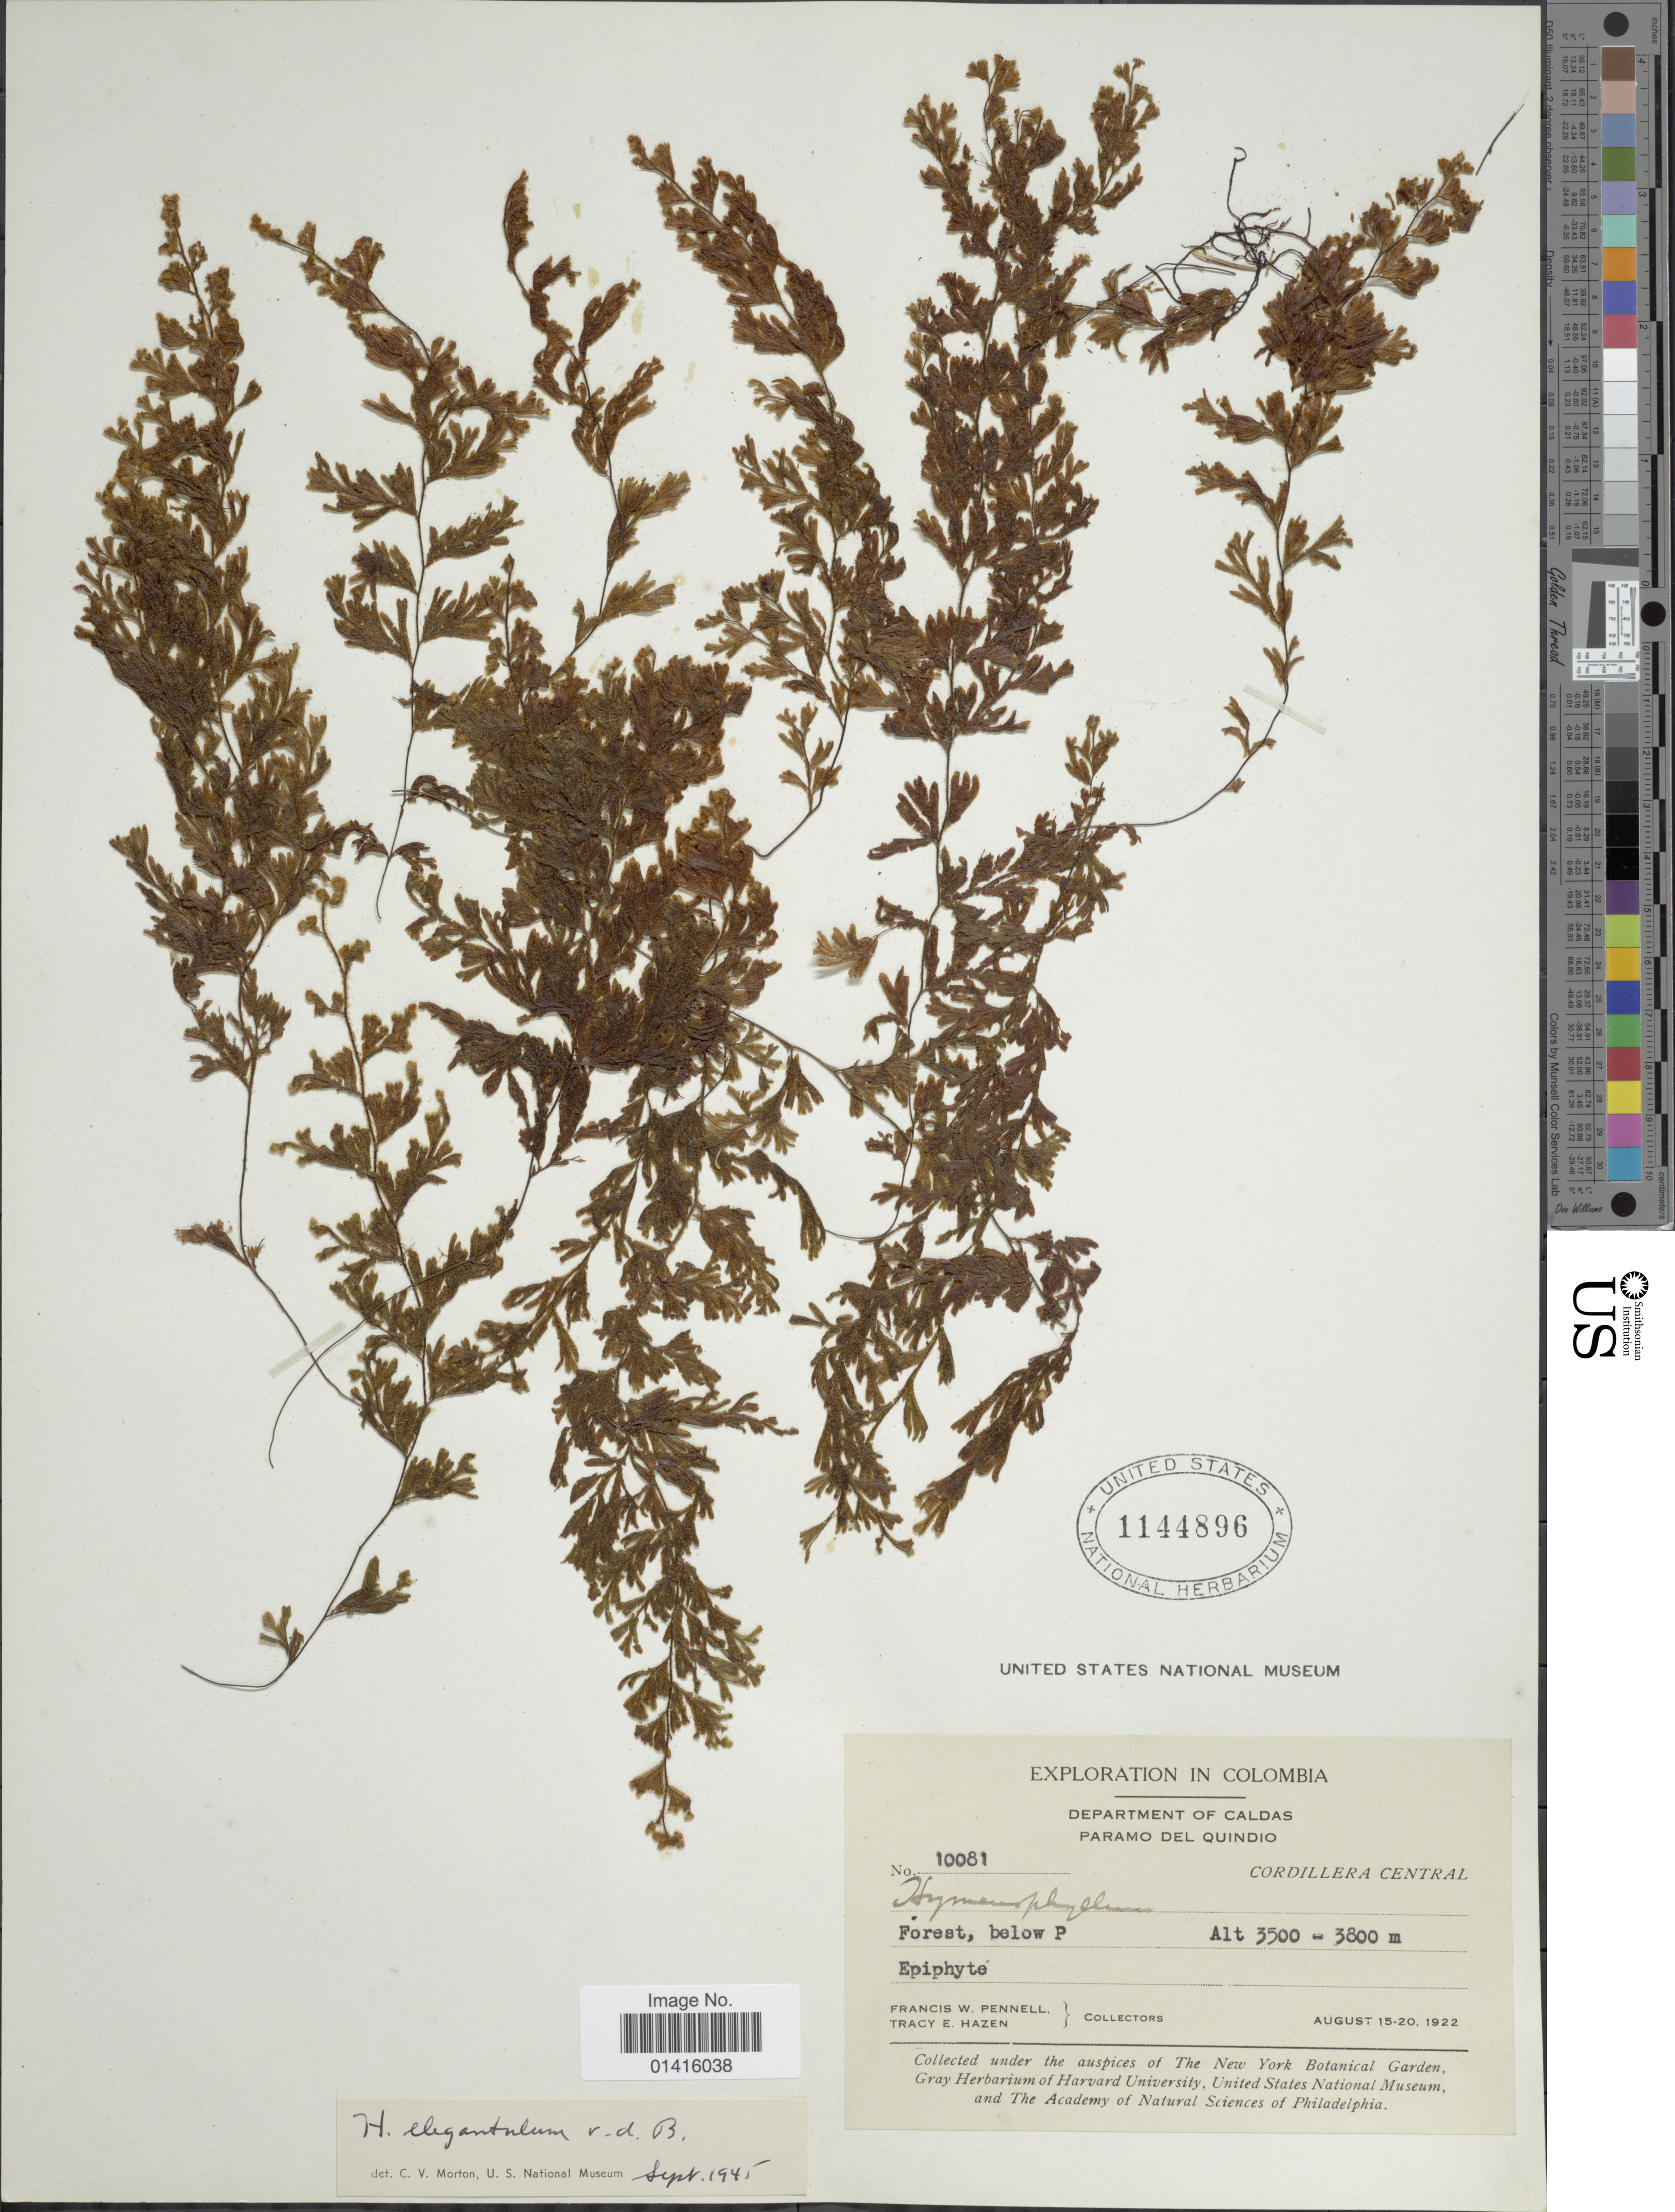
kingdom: Plantae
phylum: Tracheophyta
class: Polypodiopsida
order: Hymenophyllales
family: Hymenophyllaceae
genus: Hymenophyllum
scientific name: Hymenophyllum elegantulum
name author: Bosch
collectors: F. W. Pennell & T. E. Hazen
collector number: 10081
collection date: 1922-08-15/1922-08-20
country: Colombia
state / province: Caldas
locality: Department of Caldas, Paramo del Quindio, Cordillera central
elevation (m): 3500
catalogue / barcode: US 1144896